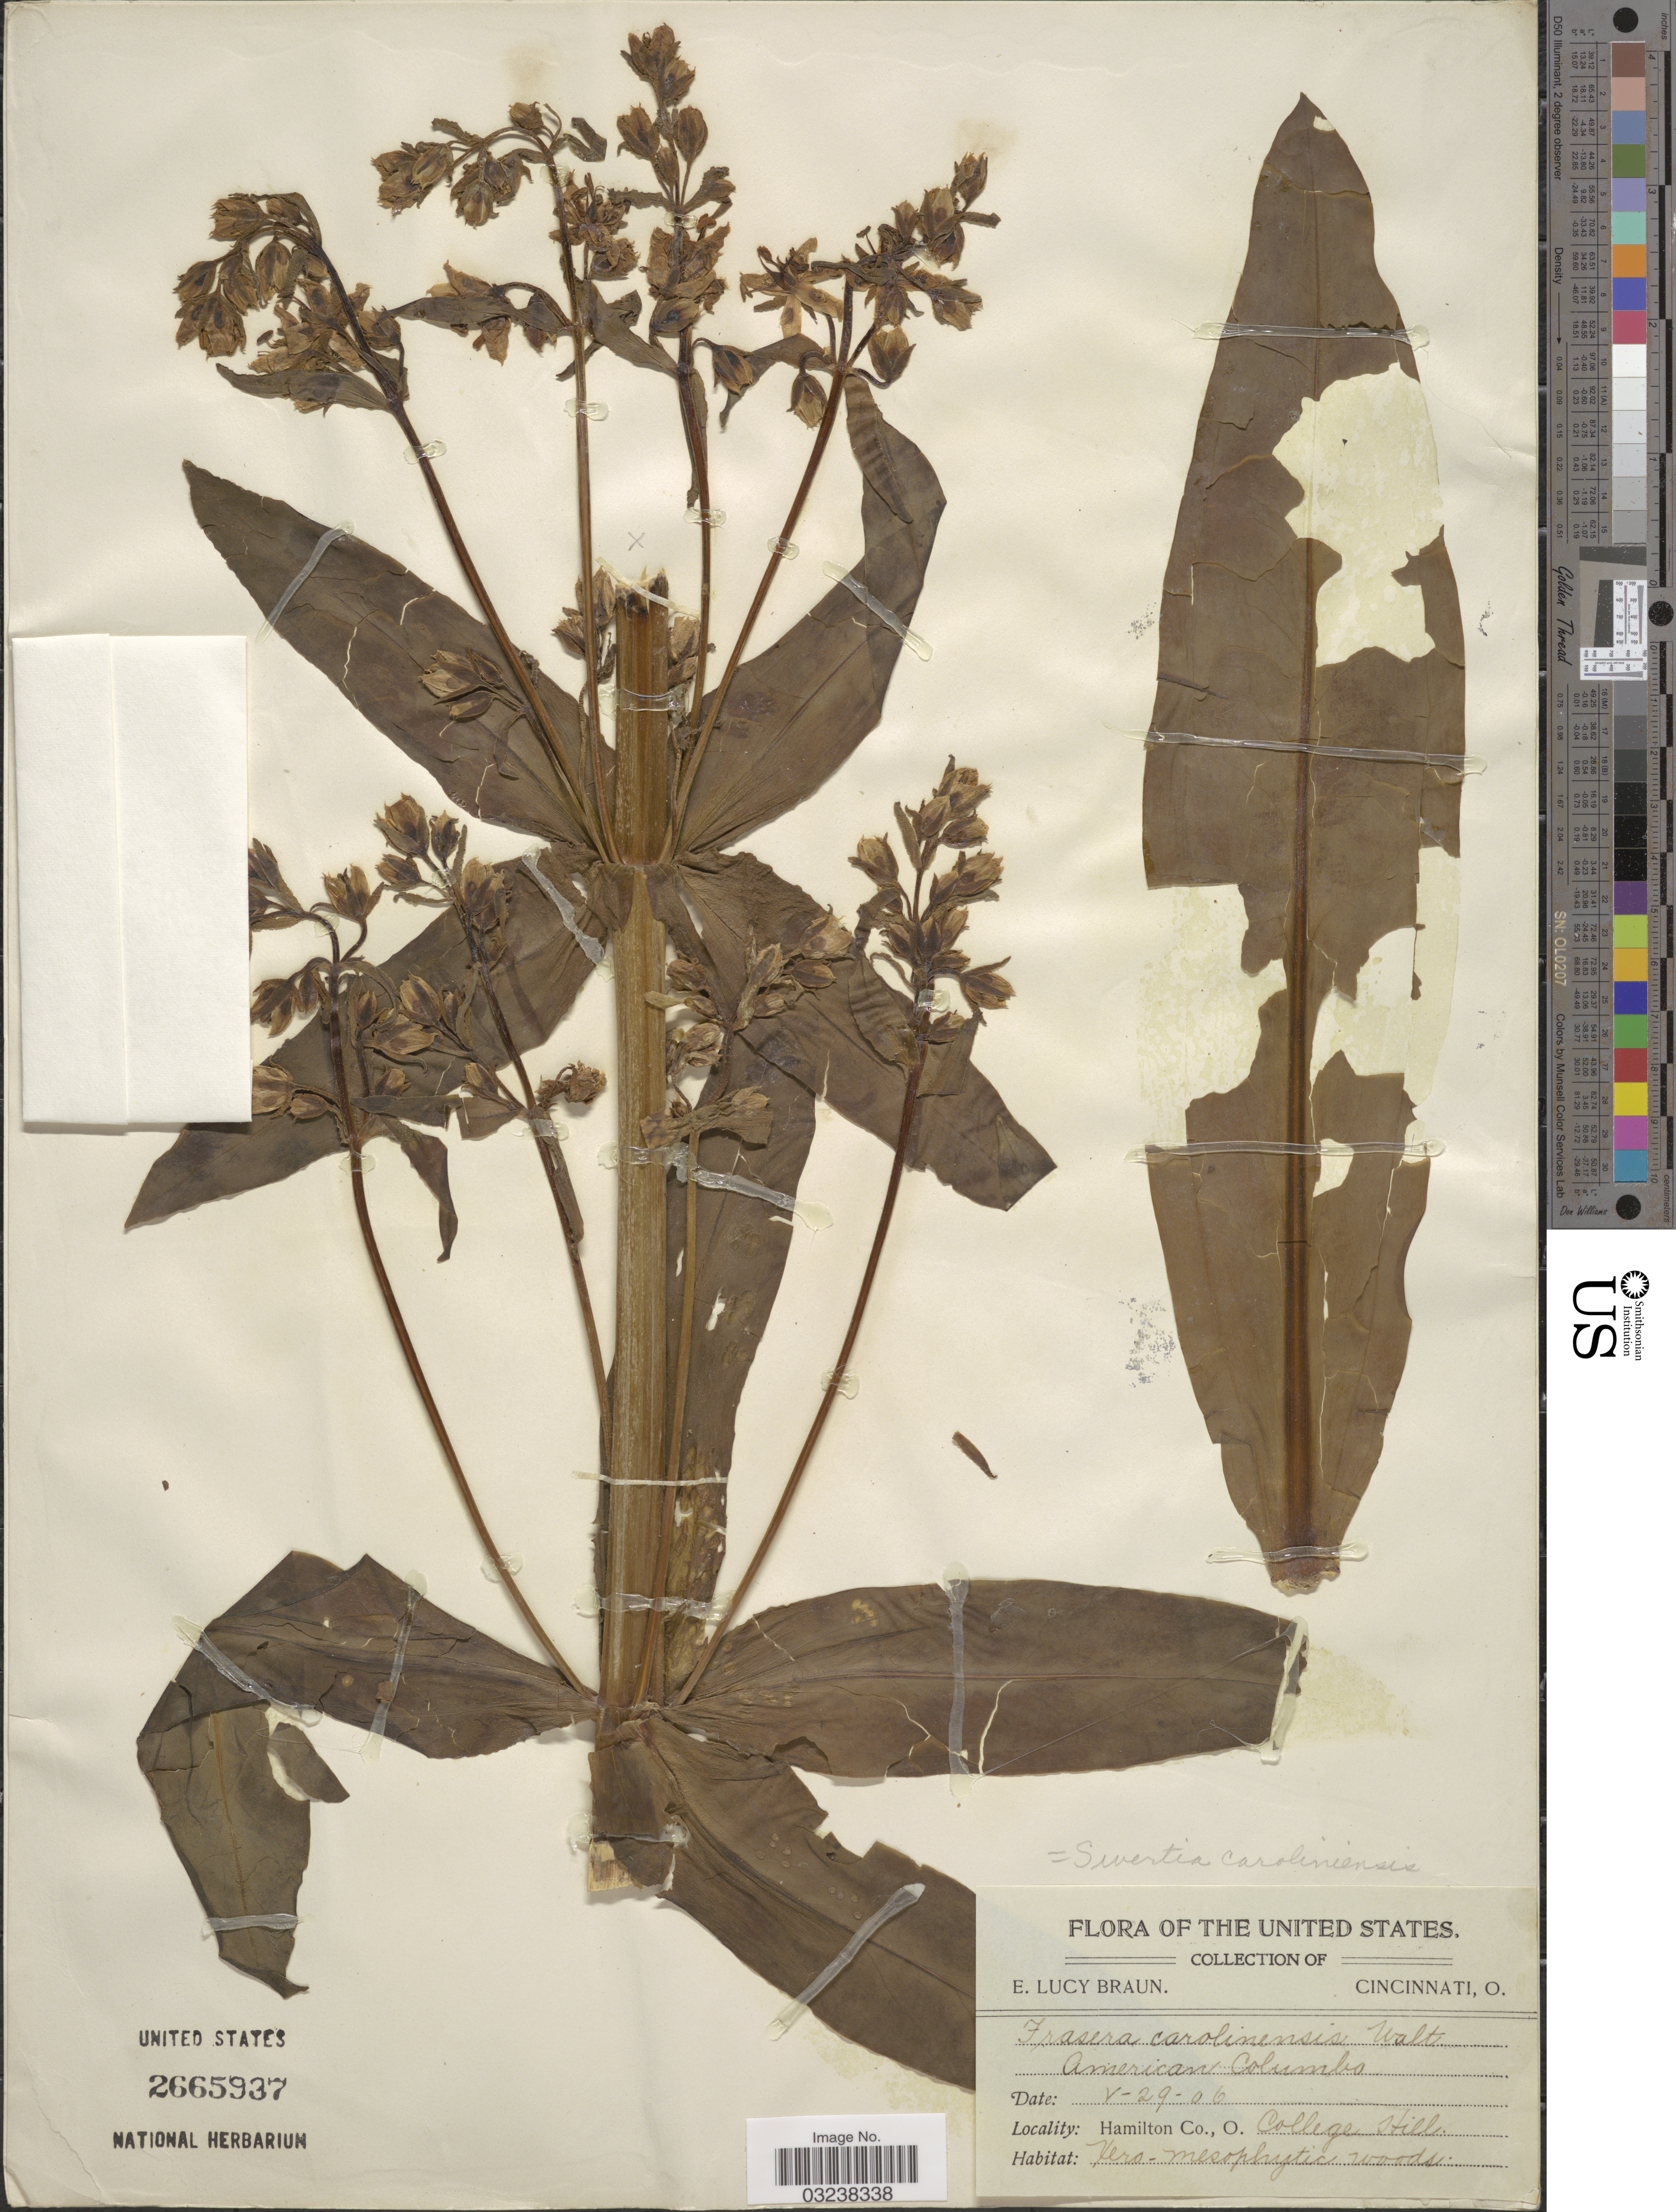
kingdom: Plantae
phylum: Tracheophyta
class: Magnoliopsida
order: Gentianales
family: Gentianaceae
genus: Swertia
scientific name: Swertia caroliniensis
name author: (Walter) Kuntze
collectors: E. Braun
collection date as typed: Transcribed d/m/y: 29/5/6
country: United States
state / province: Ohio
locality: Hamilton Co., O. College Hill.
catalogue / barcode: US 2665937